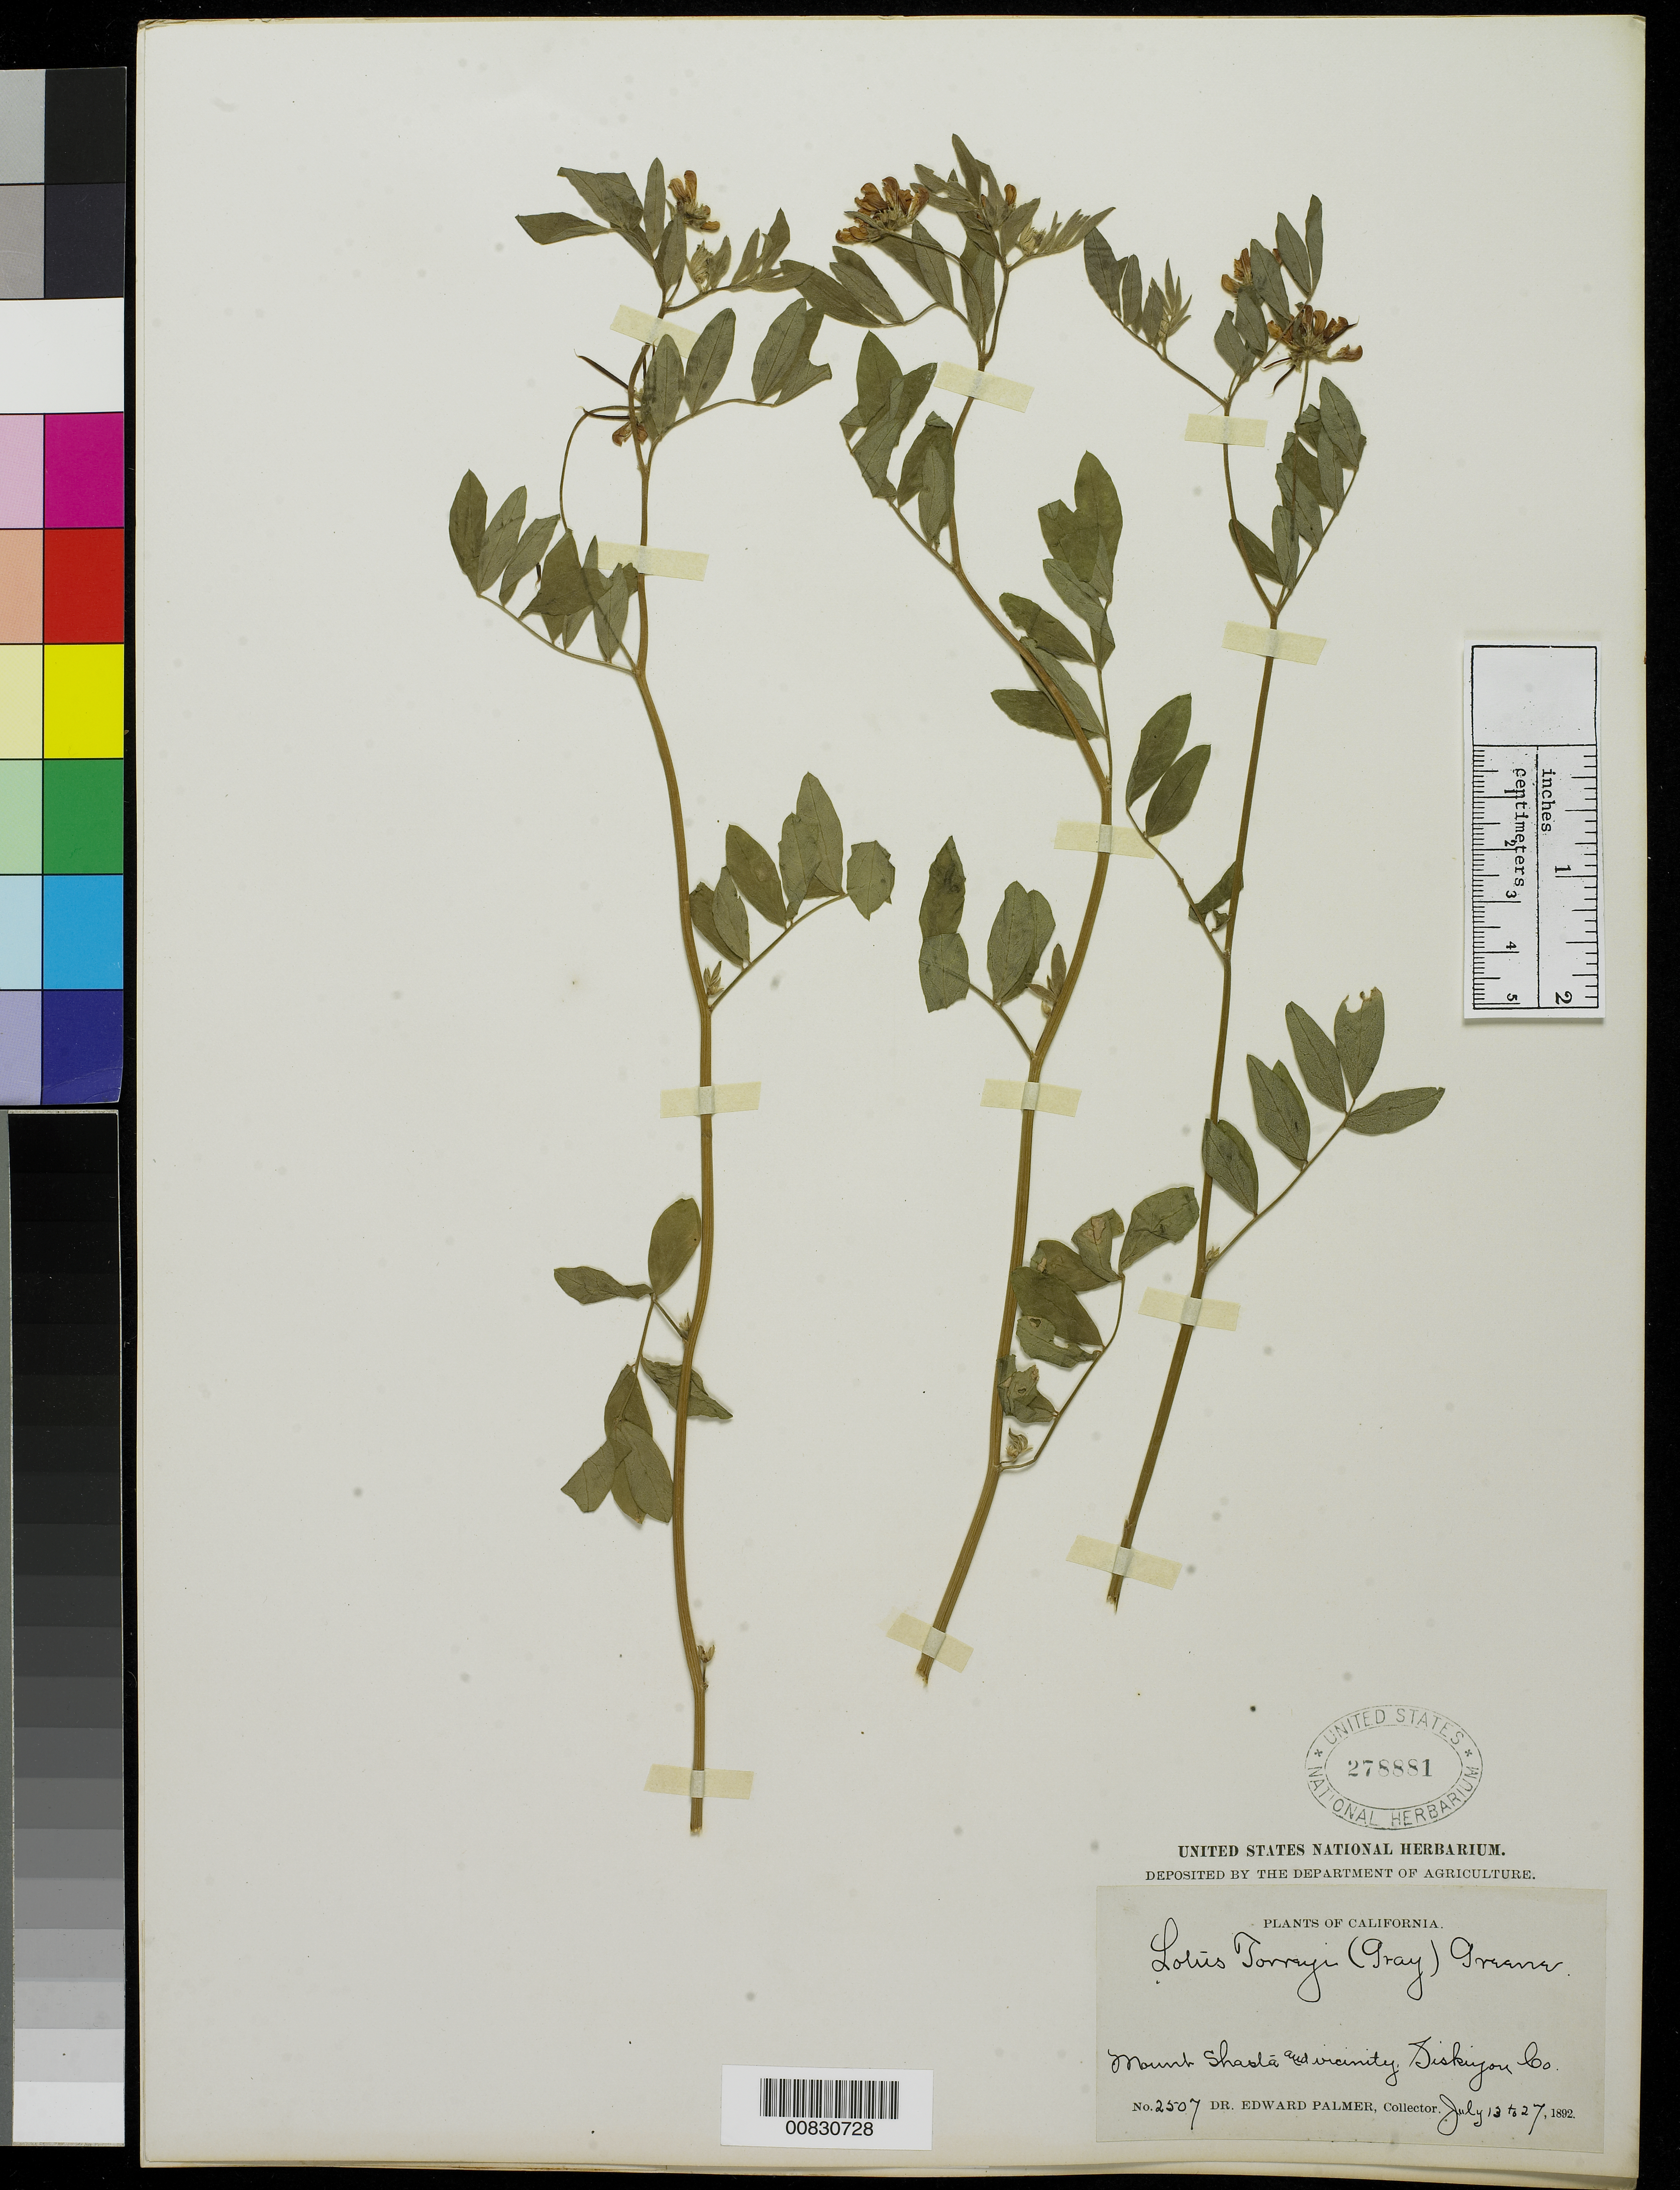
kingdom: Plantae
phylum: Tracheophyta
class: Magnoliopsida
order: Fabales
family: Fabaceae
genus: Hosackia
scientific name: Hosackia oblongifolia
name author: Benth.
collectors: E. Palmer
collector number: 2507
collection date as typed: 13 Jul 1892 to 27 Jul 1892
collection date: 1892-07-13/1892-07-27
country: United States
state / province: California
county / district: Siskiyou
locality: Mount Shasta and vicinity, Siskiyou County, California.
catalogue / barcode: US 278881